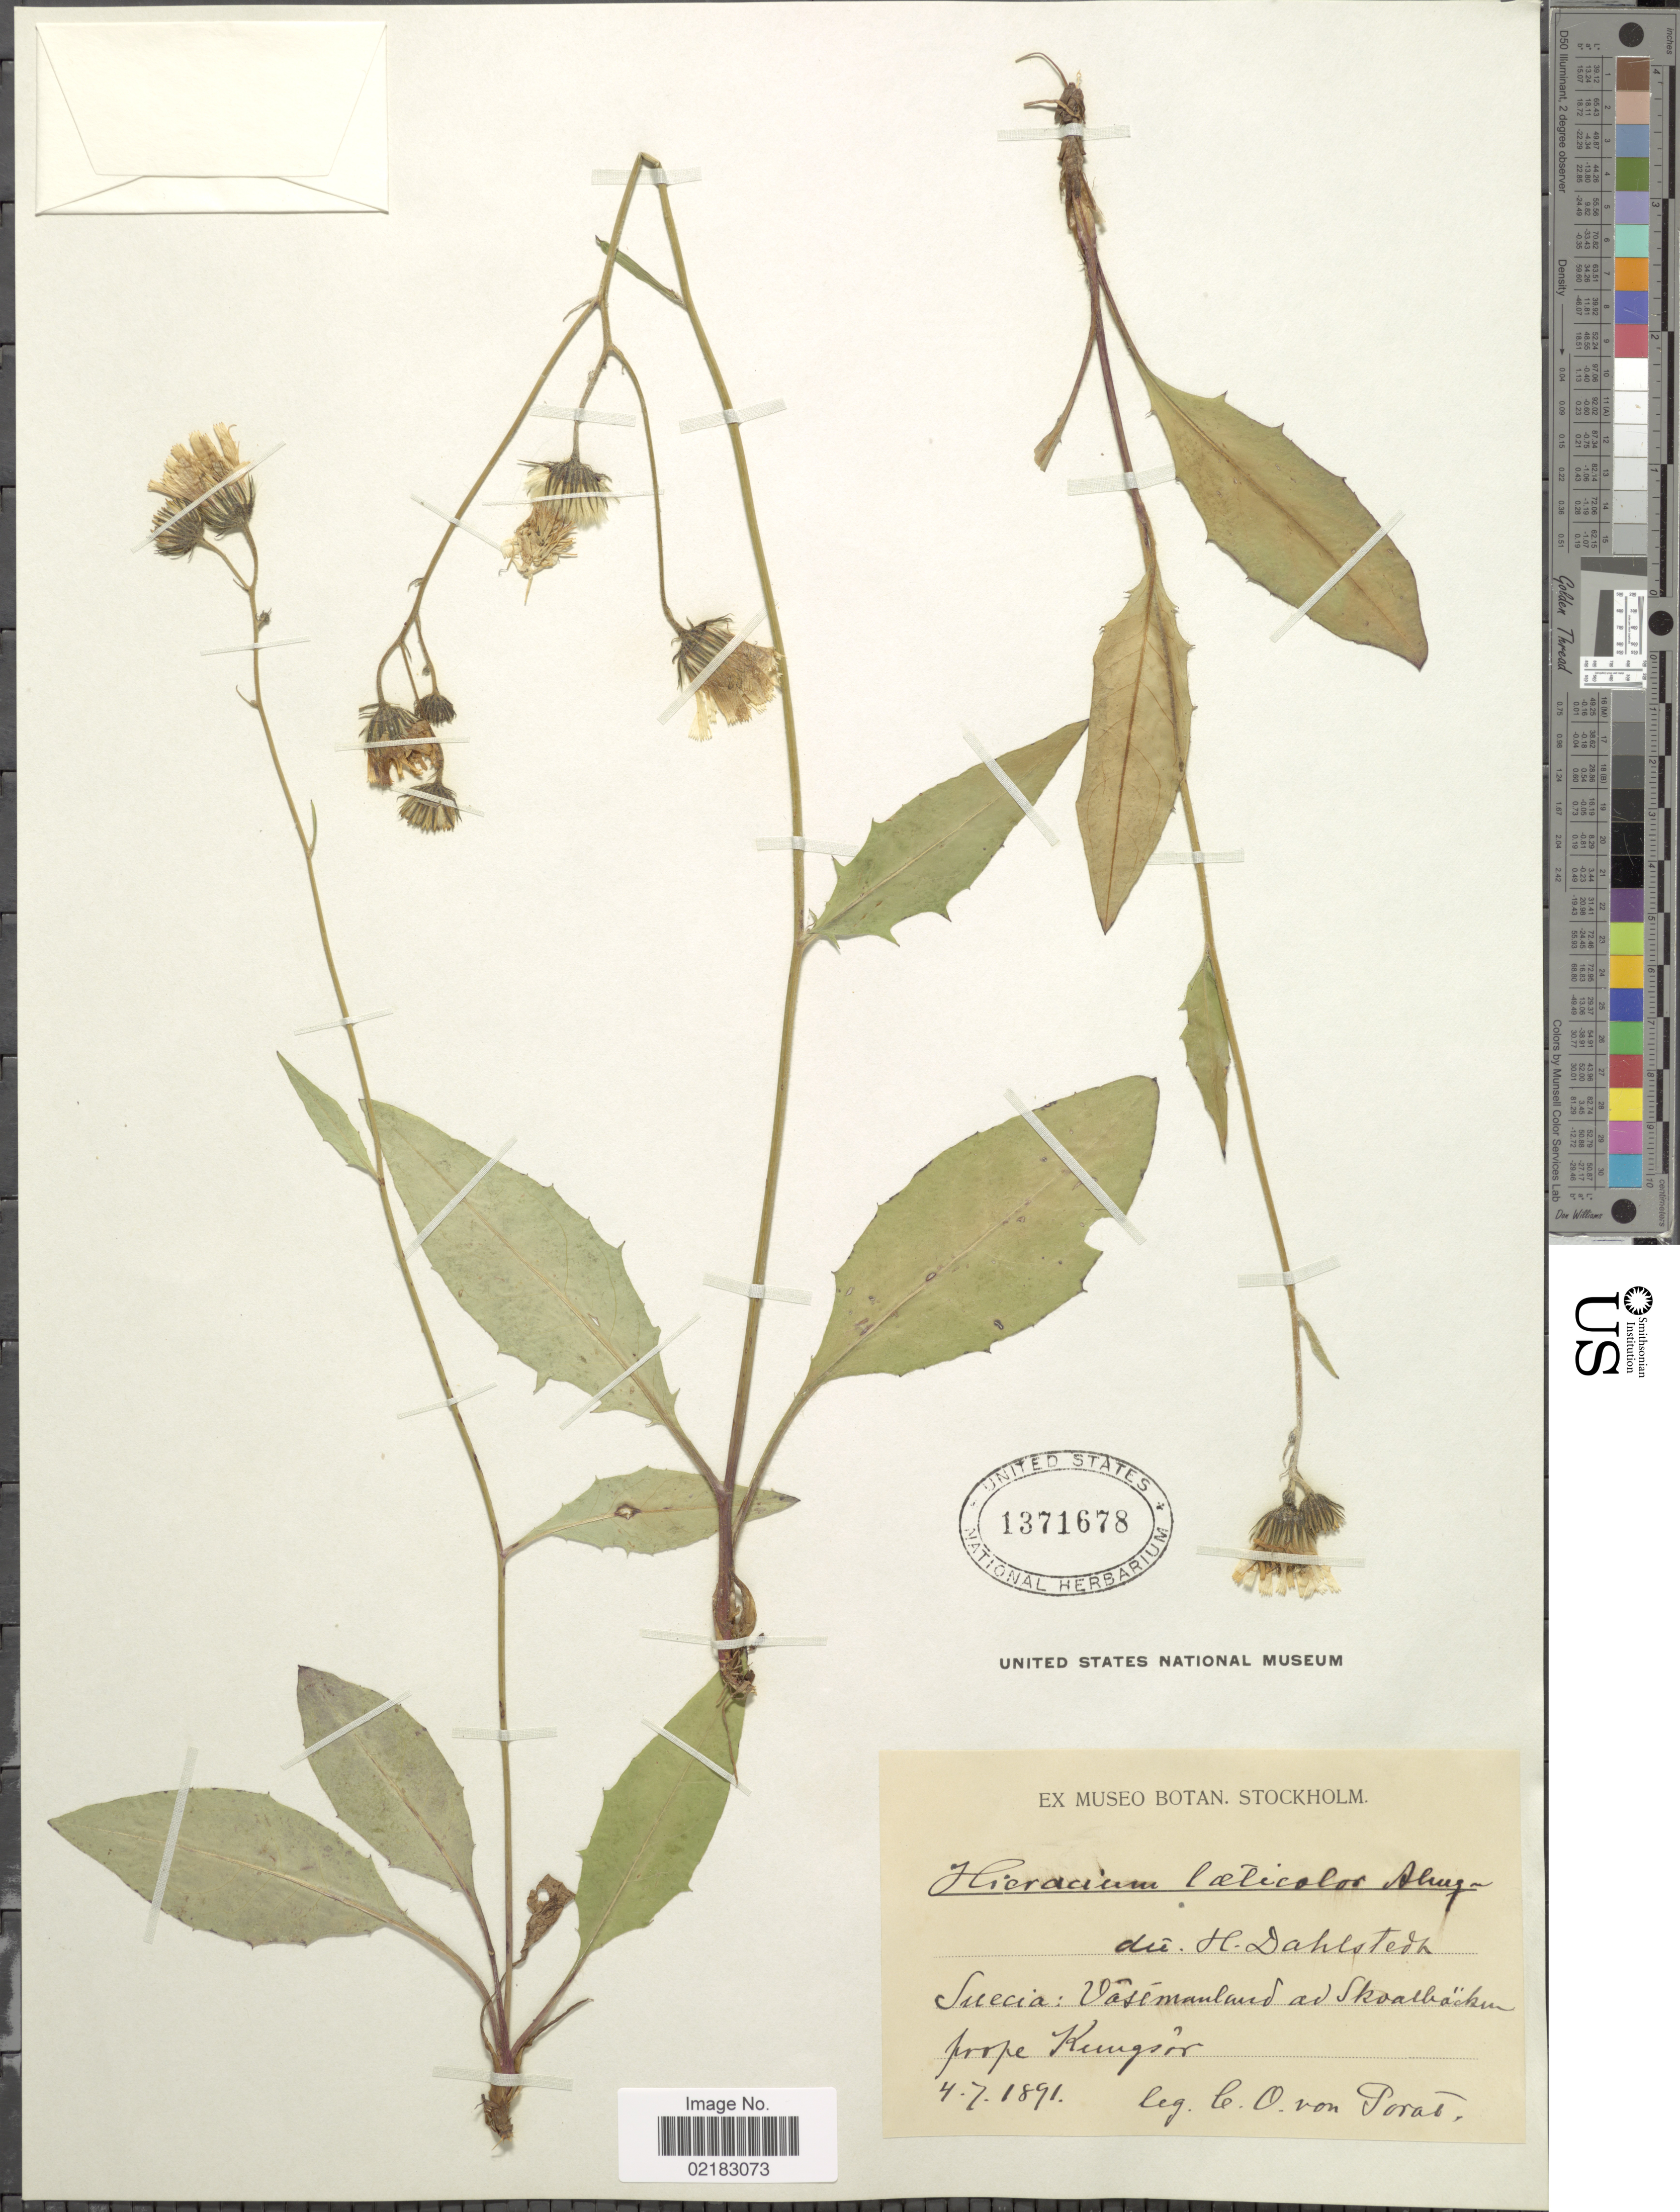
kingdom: Plantae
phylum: Tracheophyta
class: Magnoliopsida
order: Asterales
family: Asteraceae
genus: Hieracium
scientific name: Hieracium caesium subsp. laeticolor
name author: E.B. Almq.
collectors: C. Porat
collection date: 1891-07-04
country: Sweden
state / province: Vastmanland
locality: Suecia, Vastmanland ad Skvalbacken prope Kungsör.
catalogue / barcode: US 1371678